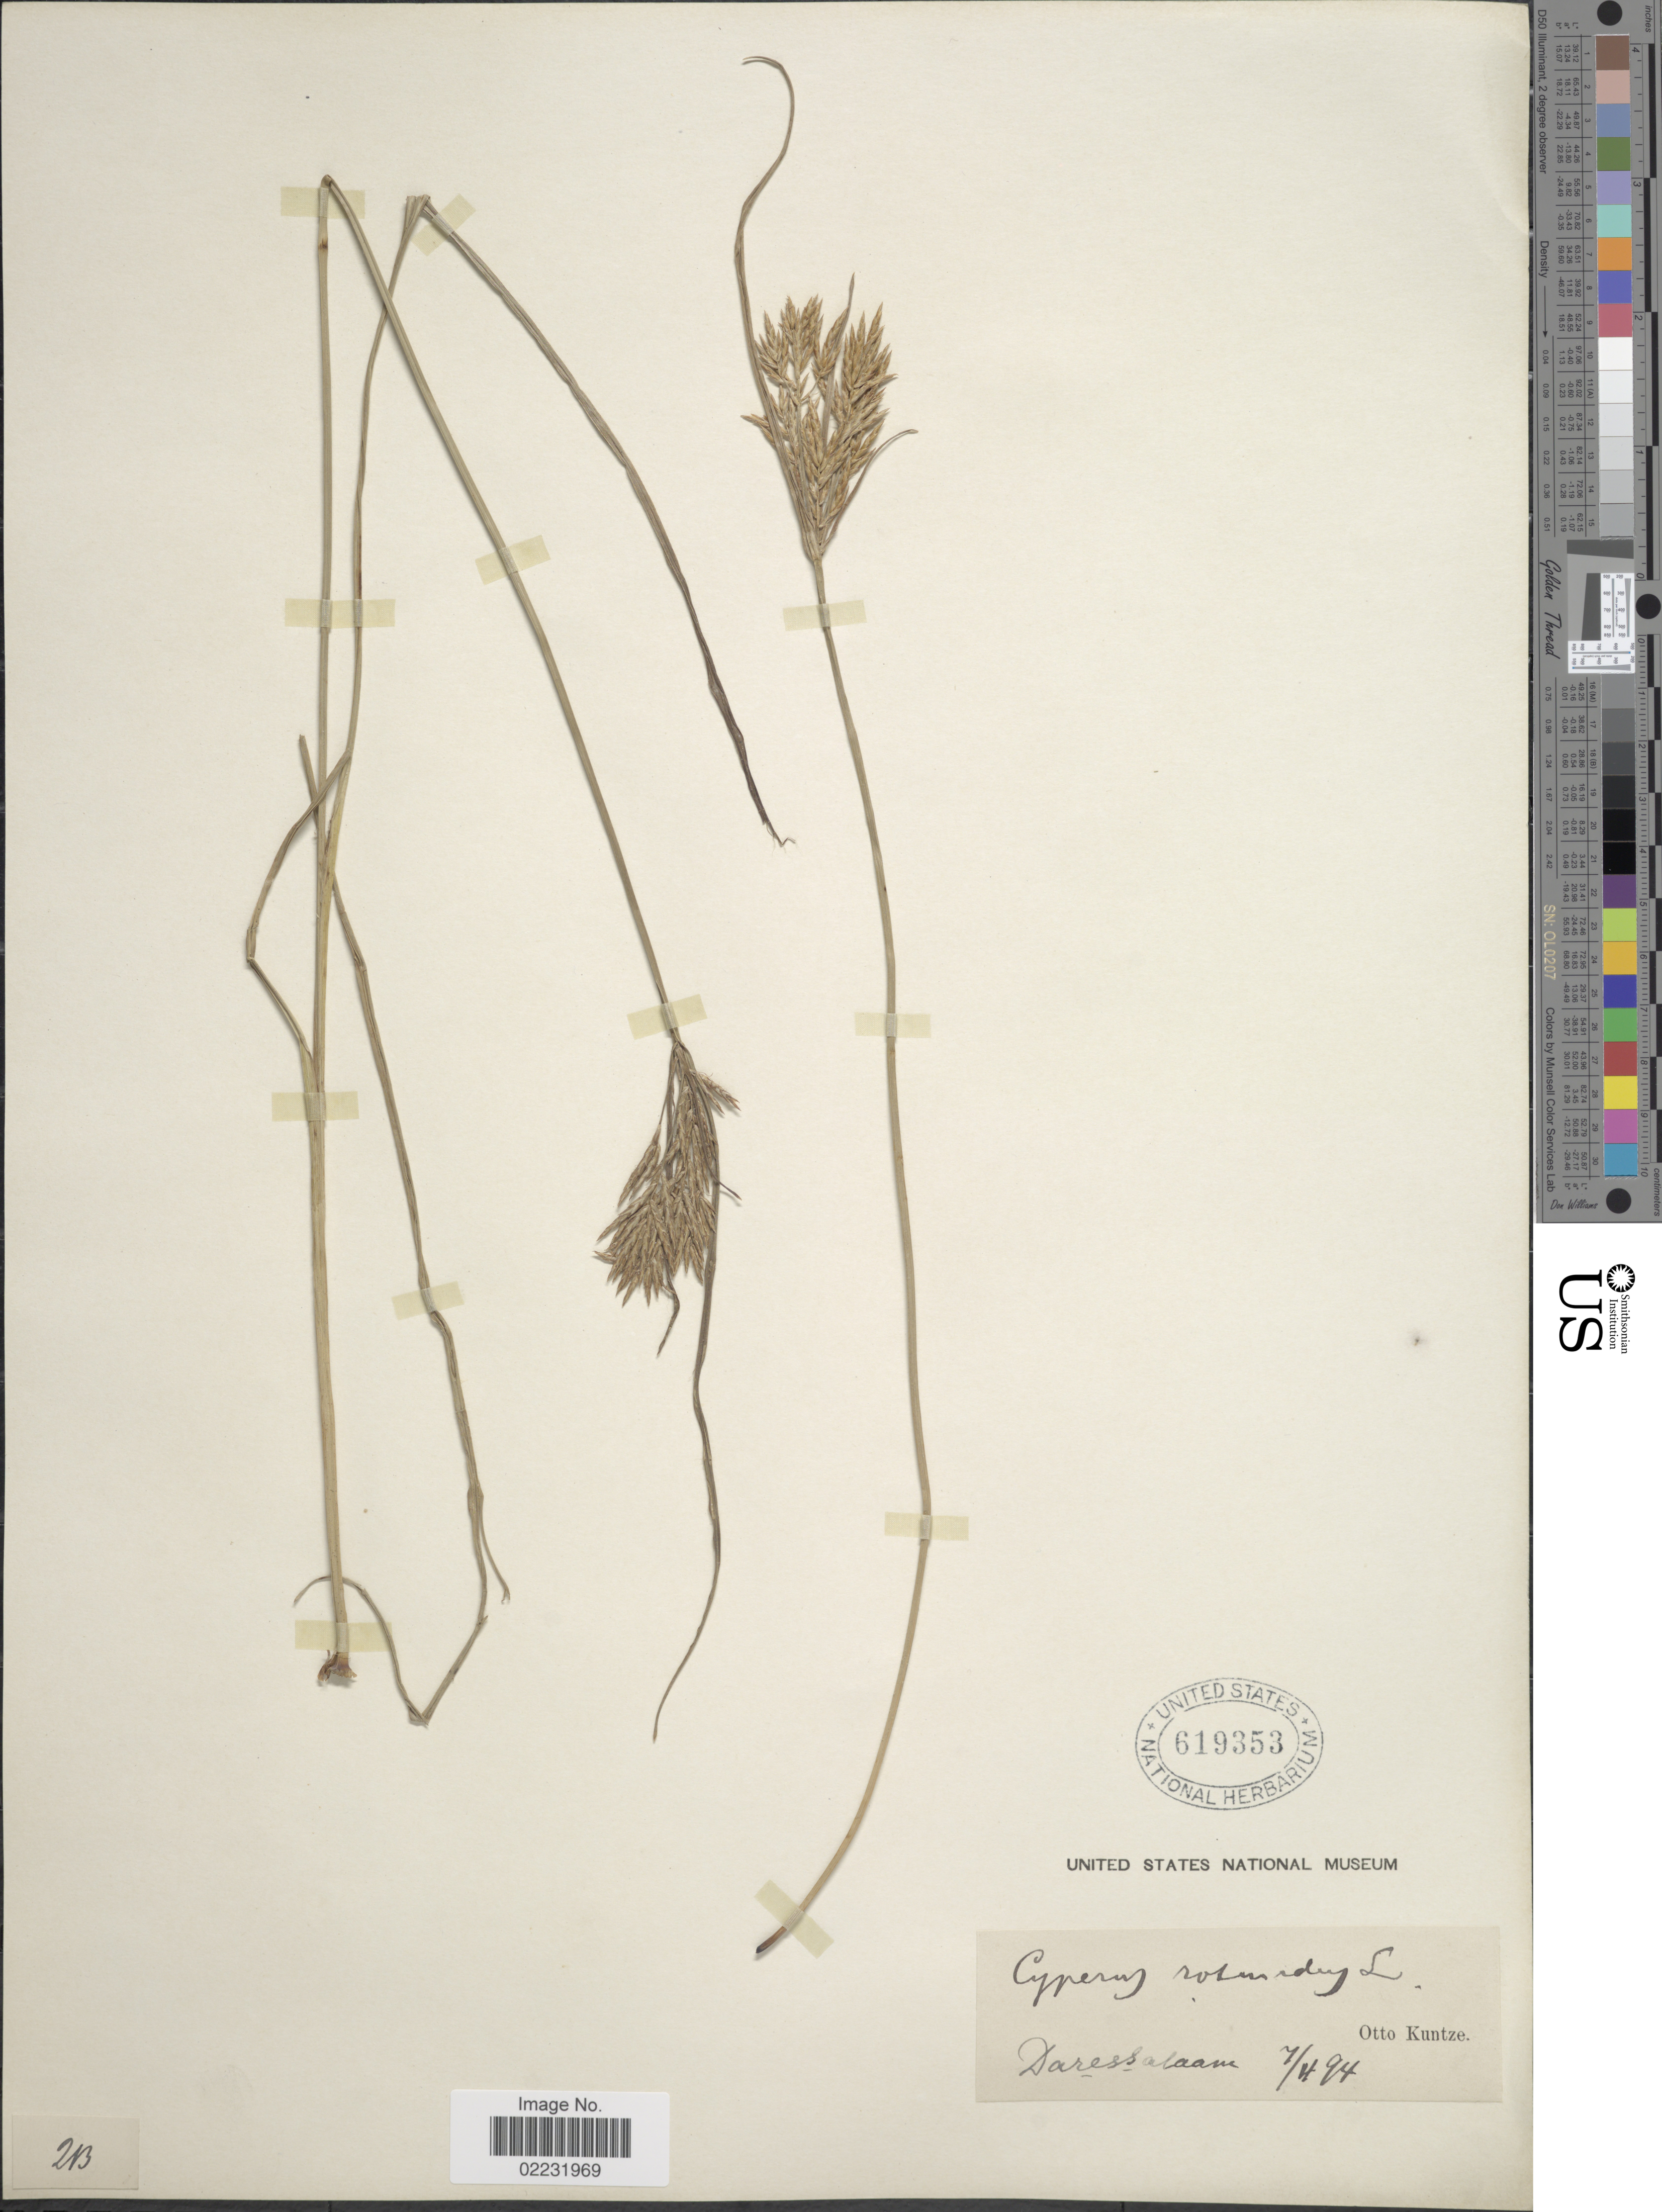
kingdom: Plantae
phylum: Tracheophyta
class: Liliopsida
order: Poales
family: Cyperaceae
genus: Cyperus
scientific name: Cyperus rotundus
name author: L.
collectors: C.E.O. Kuntze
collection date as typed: Transcribed d/m/y: 7/4/94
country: Tanzania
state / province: Dar es Salaam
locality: Dar es Salaam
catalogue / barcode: US 619353